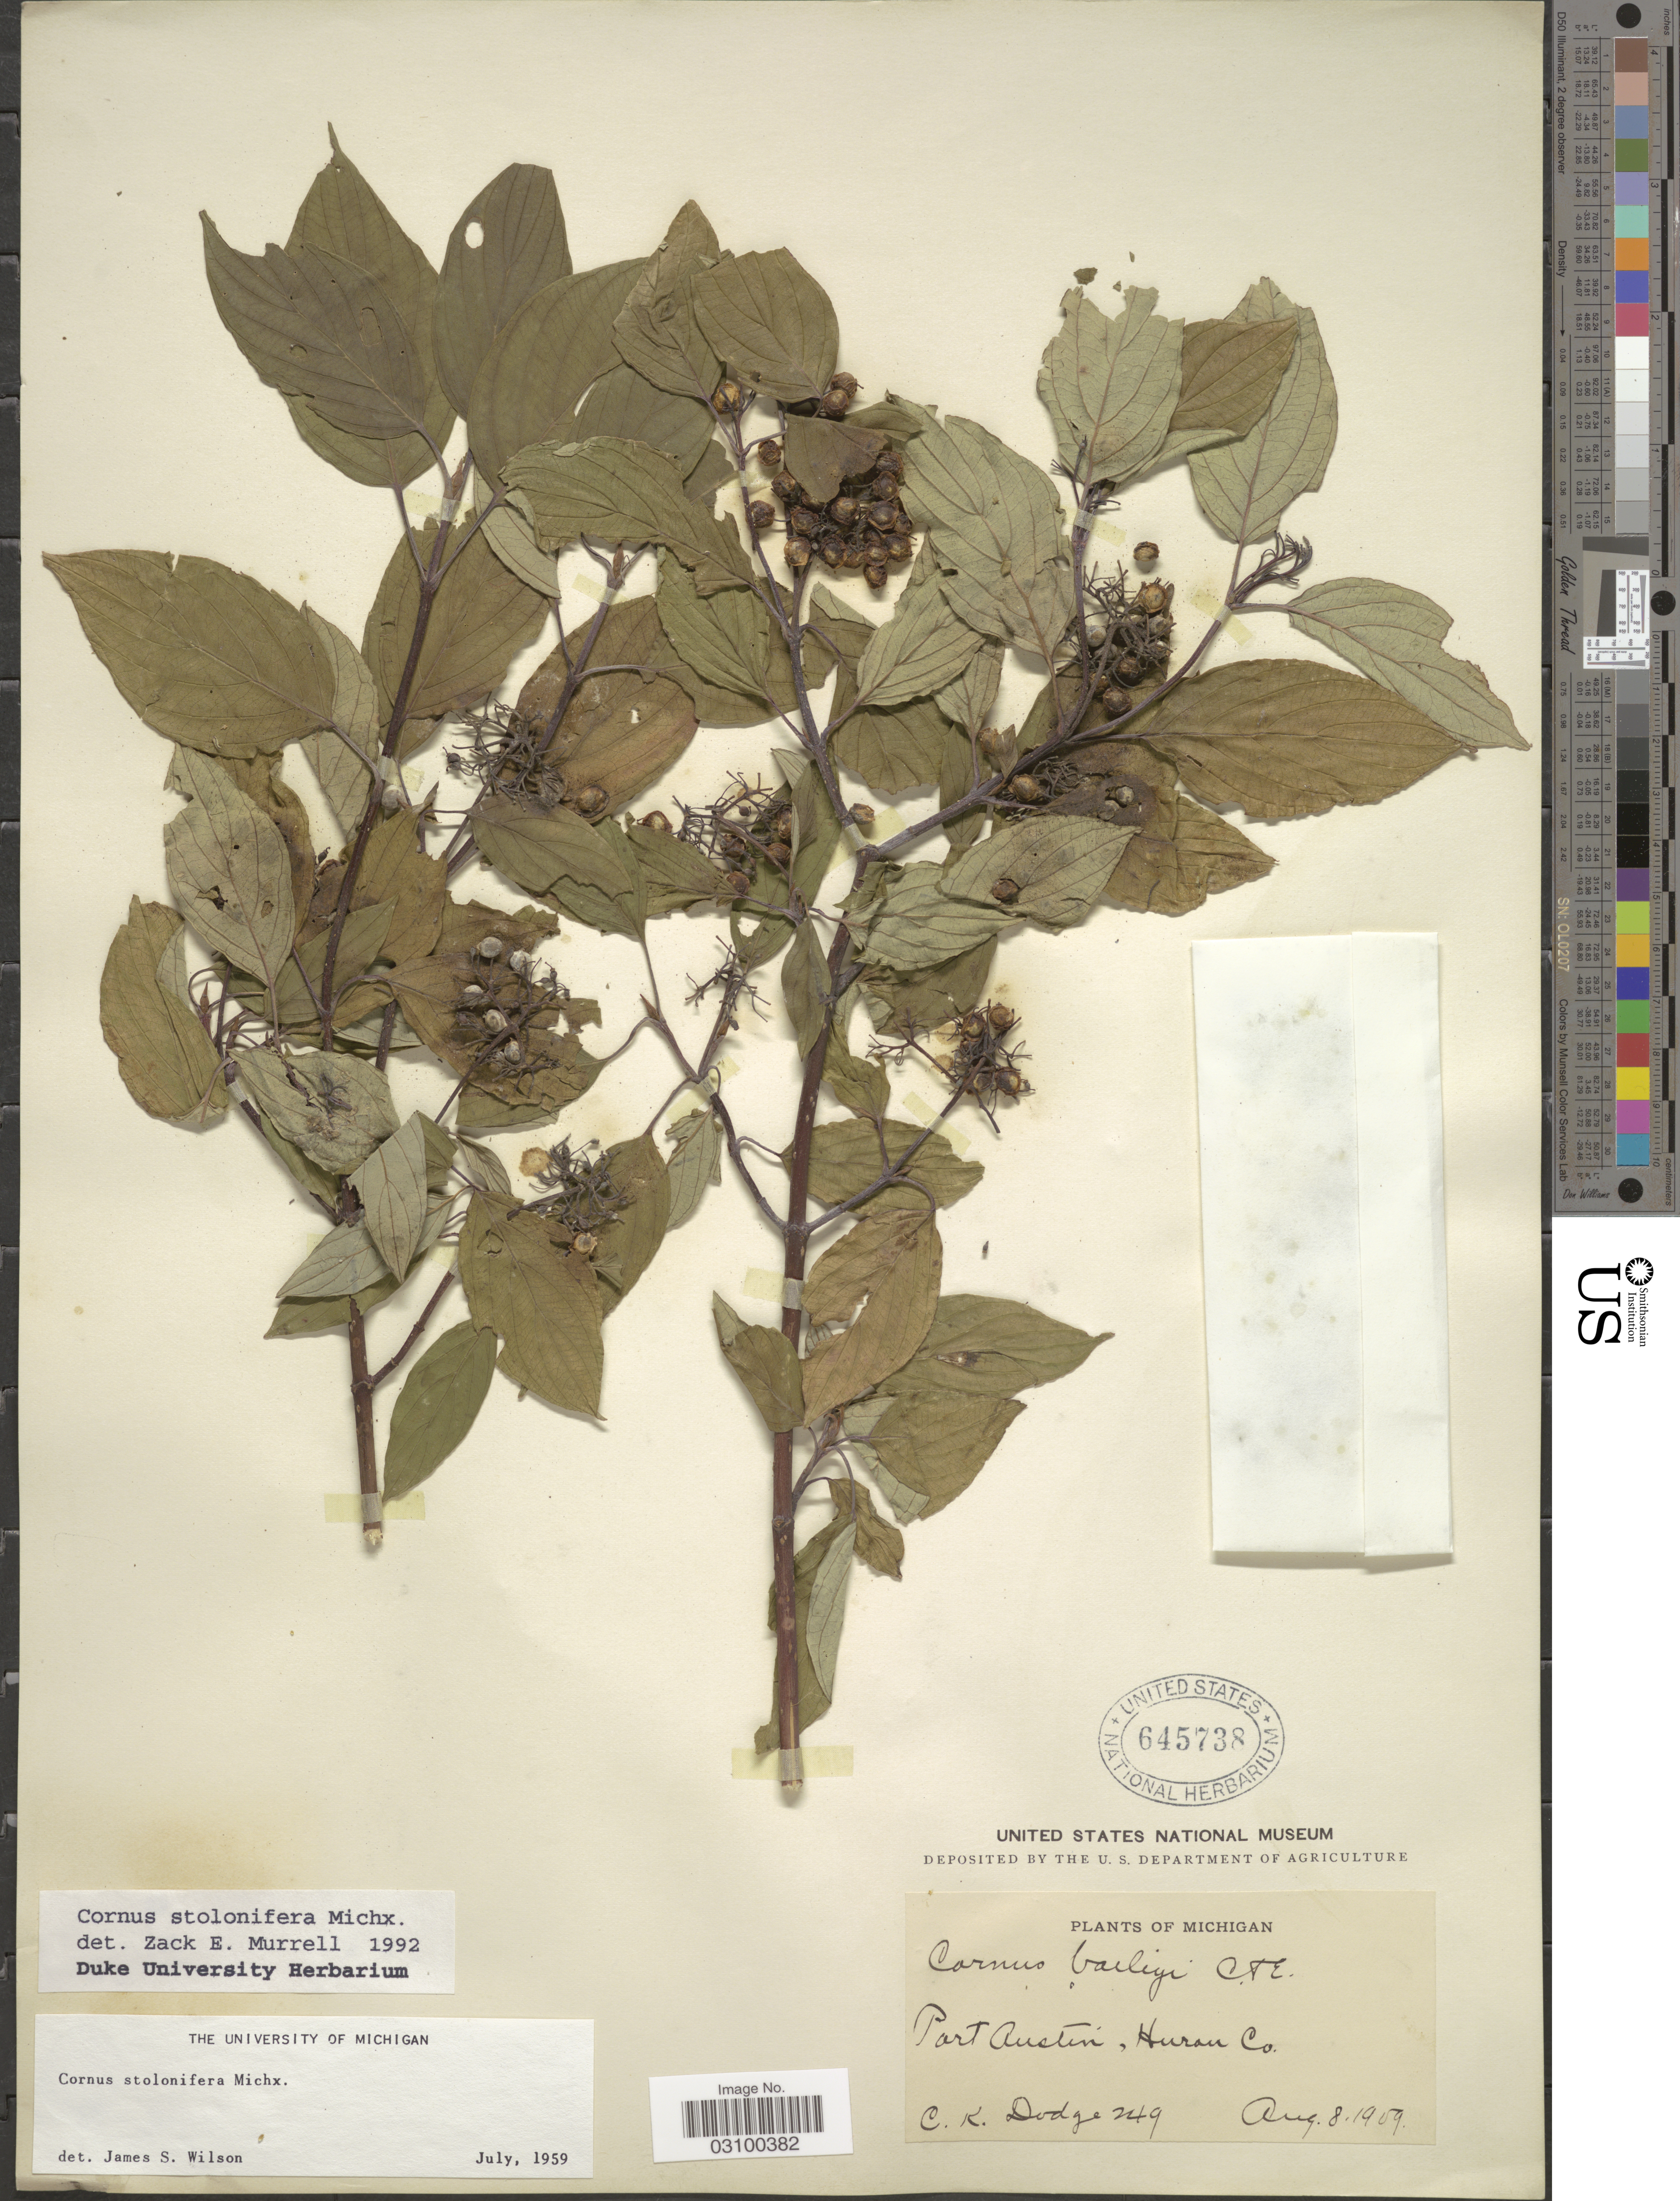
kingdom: Plantae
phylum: Tracheophyta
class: Magnoliopsida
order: Cornales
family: Cornaceae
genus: Cornus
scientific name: Cornus sericea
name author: L.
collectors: C. Dodge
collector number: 249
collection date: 1909-08-08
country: United States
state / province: Michigan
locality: Port Austin, Huron Co.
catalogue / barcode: US 645738